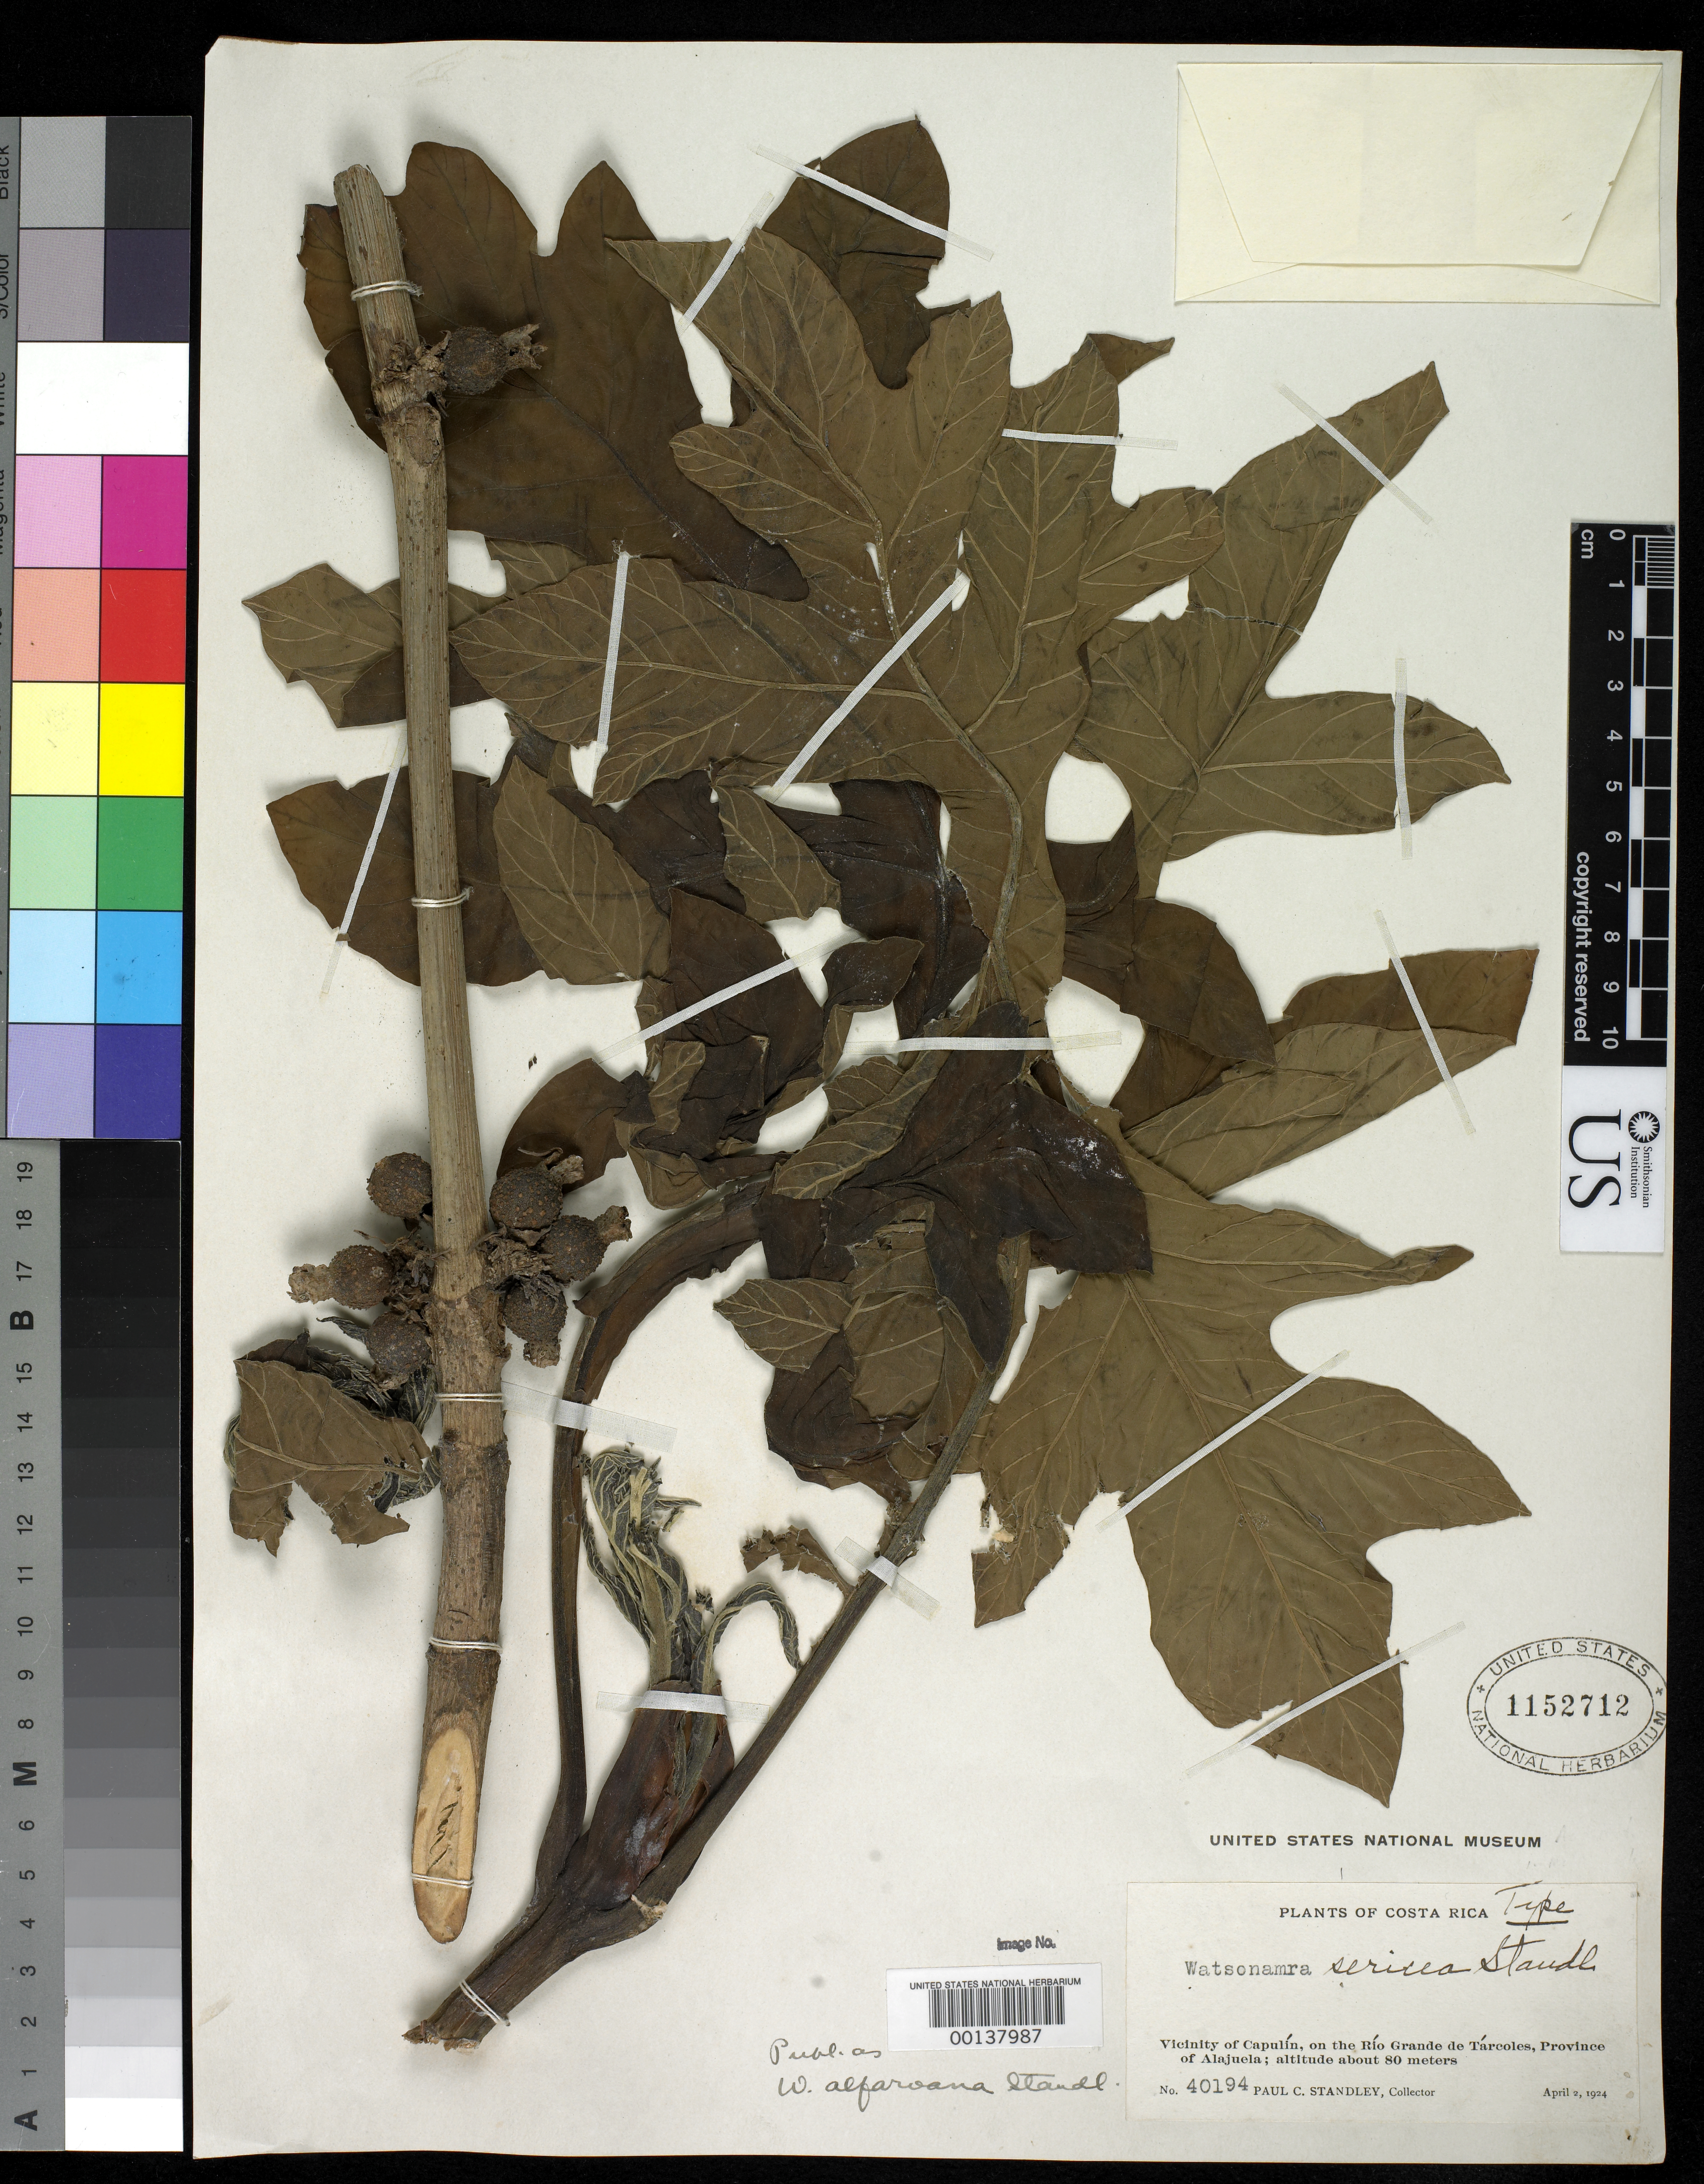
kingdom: Plantae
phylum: Tracheophyta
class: Magnoliopsida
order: Gentianales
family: Rubiaceae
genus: Watsonamra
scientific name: Watsonamra alfaroana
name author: Standl.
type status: Holotype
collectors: P. C. Standley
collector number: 40194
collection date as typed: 02 Apr 1924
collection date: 1924-04-02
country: Costa Rica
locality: Rio Grande de Tarcoles near Capulin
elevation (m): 80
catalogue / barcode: US 1152712